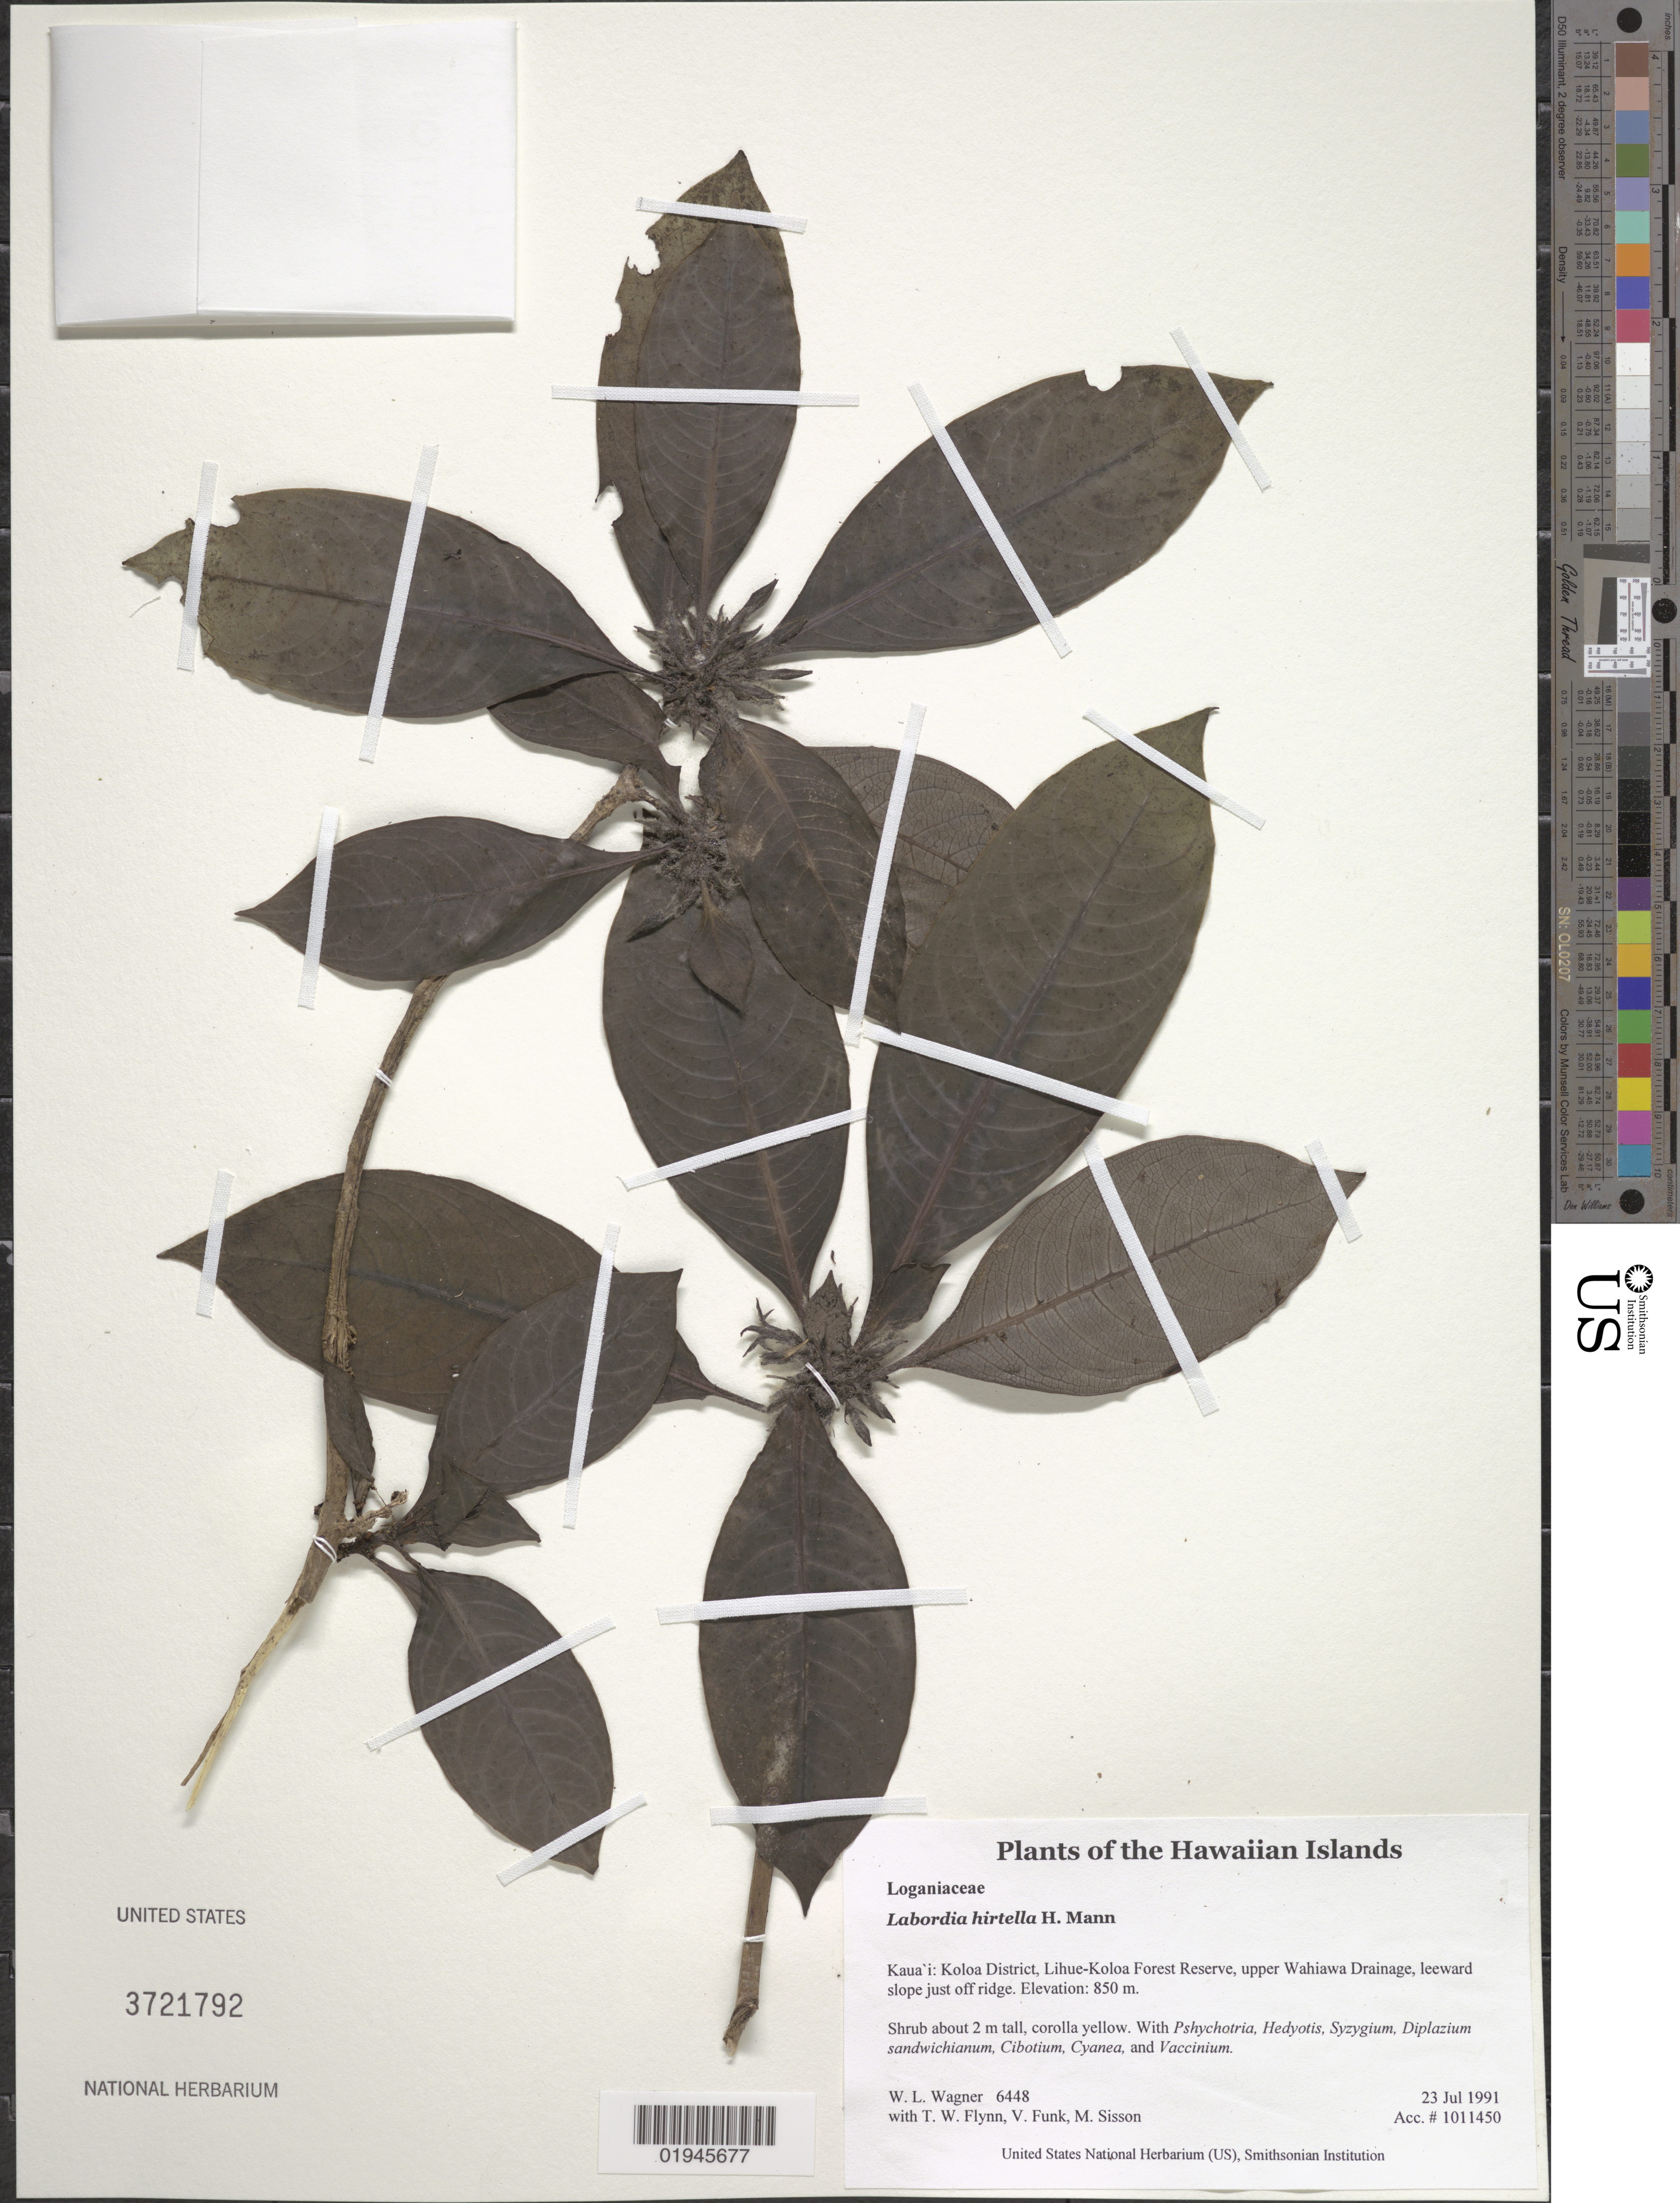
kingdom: Plantae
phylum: Tracheophyta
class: Magnoliopsida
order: Gentianales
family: Loganiaceae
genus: Geniostoma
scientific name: Geniostoma hirtellum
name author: (H. Mann) Byng & Christenh.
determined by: Wagner, W. L., (BOT), Smithsonian Institution - National Museum of Natural History (UNITED STATES)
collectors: W. L. Wagner, T. W. Flynn, V. Funk & M. Sisson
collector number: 6448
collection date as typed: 23 Jul 1991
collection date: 1991-07-23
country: United States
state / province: Hawaii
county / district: Kauai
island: Kaua'i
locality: Koloa District, Lihue-Koloa Forest Reserve, upper Wahiawa Drainage, leeward slope just off ridge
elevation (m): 850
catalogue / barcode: US 3721792